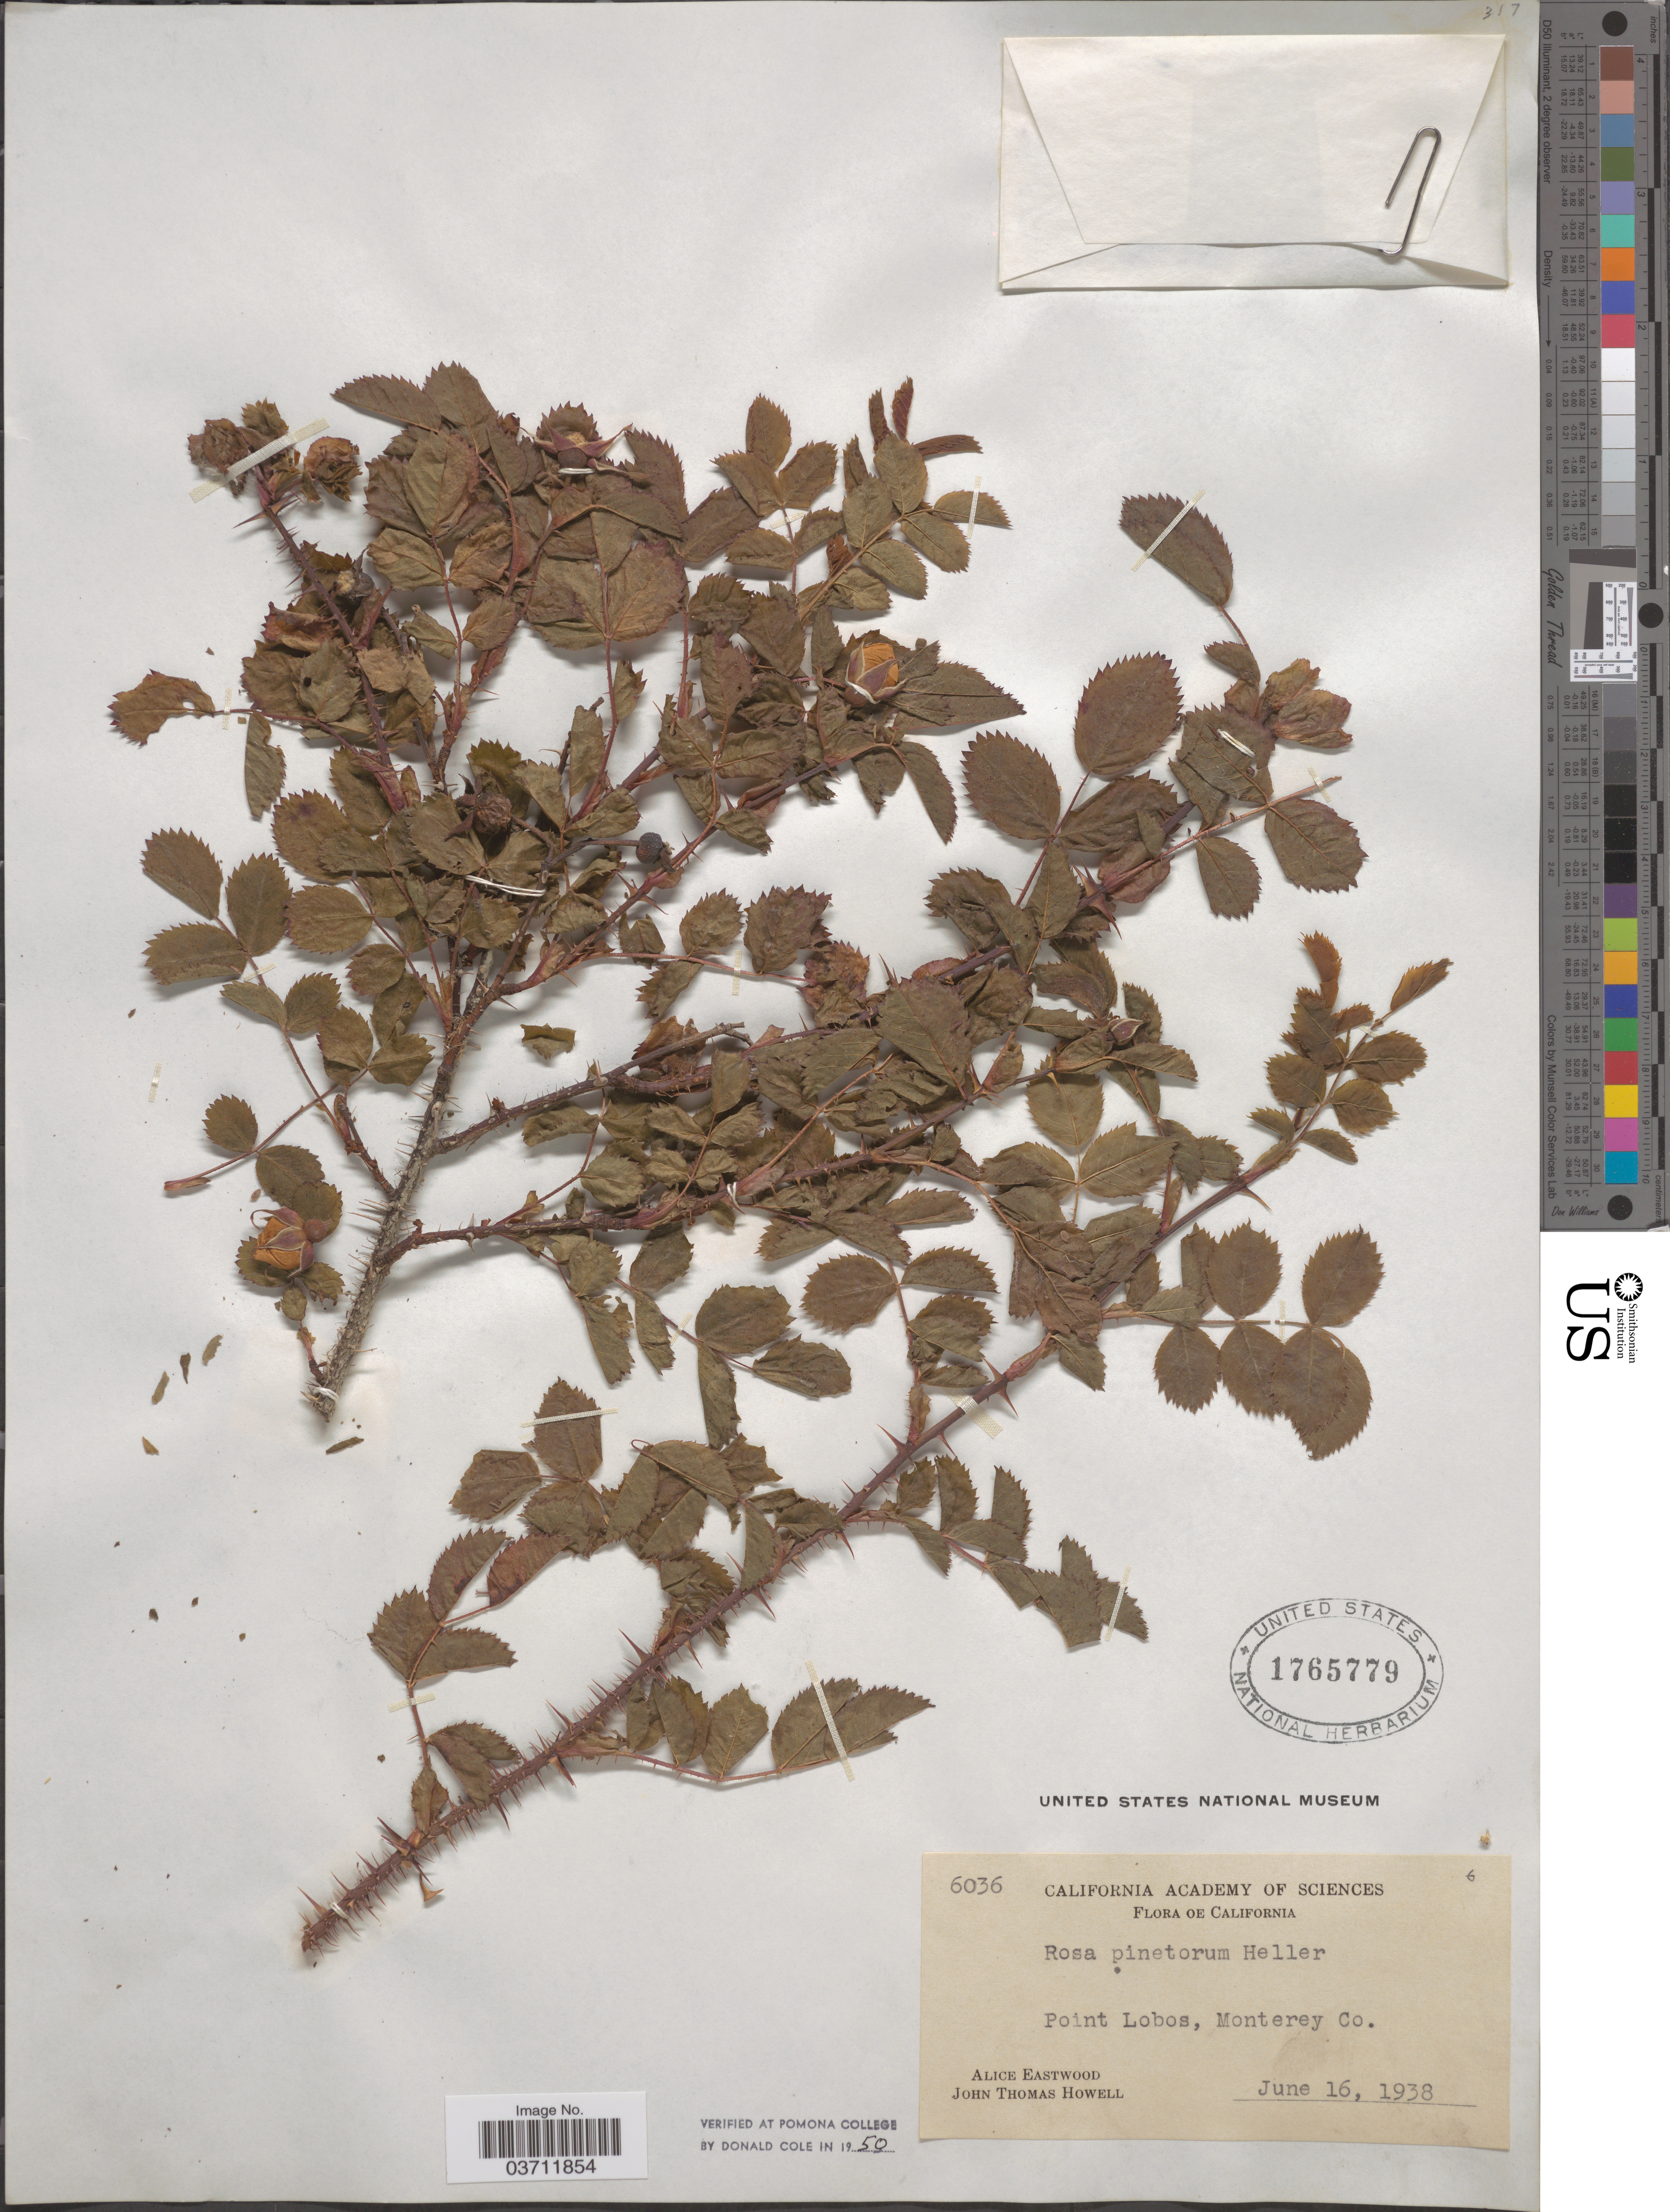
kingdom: Plantae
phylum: Tracheophyta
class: Magnoliopsida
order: Rosales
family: Rosaceae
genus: Rosa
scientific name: Rosa pinetorum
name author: A. Heller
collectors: A. Eastwood & J. T. Howell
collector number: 6036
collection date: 1938-06-16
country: United States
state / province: California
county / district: Monterey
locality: Point Lobos, Monterey Co.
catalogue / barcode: US 1765779